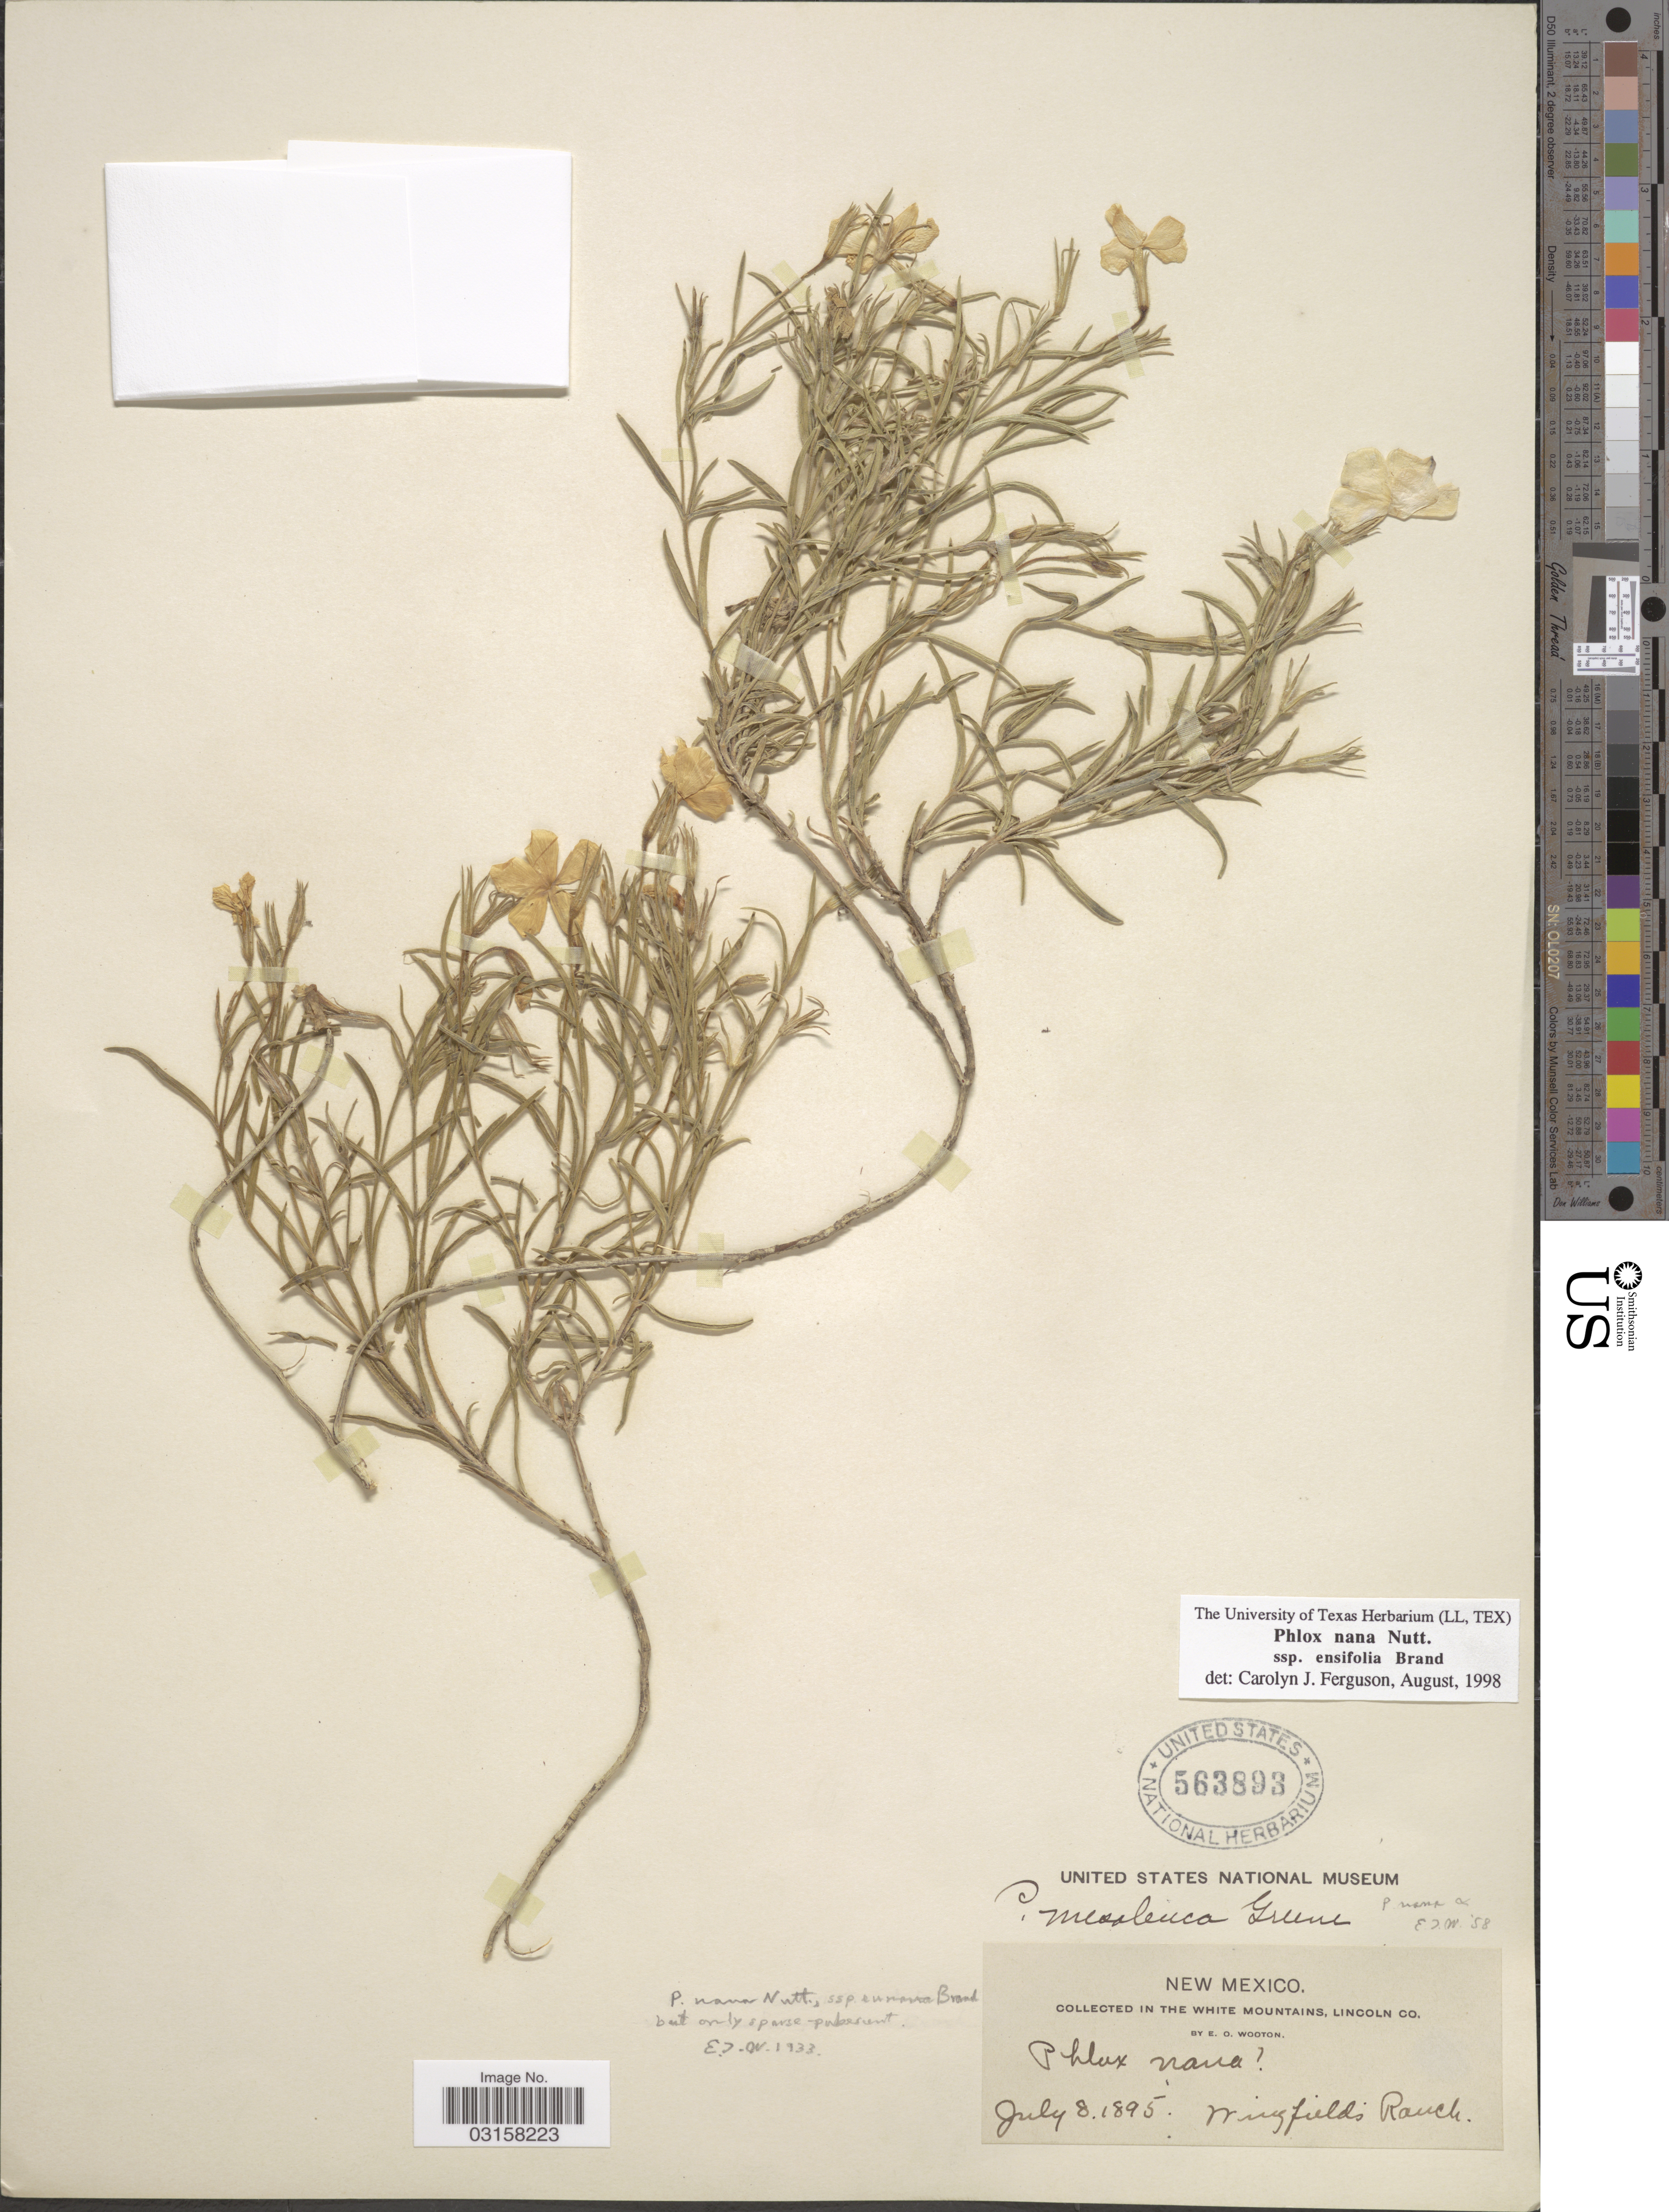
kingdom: Plantae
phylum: Tracheophyta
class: Magnoliopsida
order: Ericales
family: Polemoniaceae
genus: Phlox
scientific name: Phlox mesoleuca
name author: Greene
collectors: E. O. Wooton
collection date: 1895-07-08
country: United States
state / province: New Mexico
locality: In the White Mountains, Lincoln Co.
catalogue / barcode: US 563893